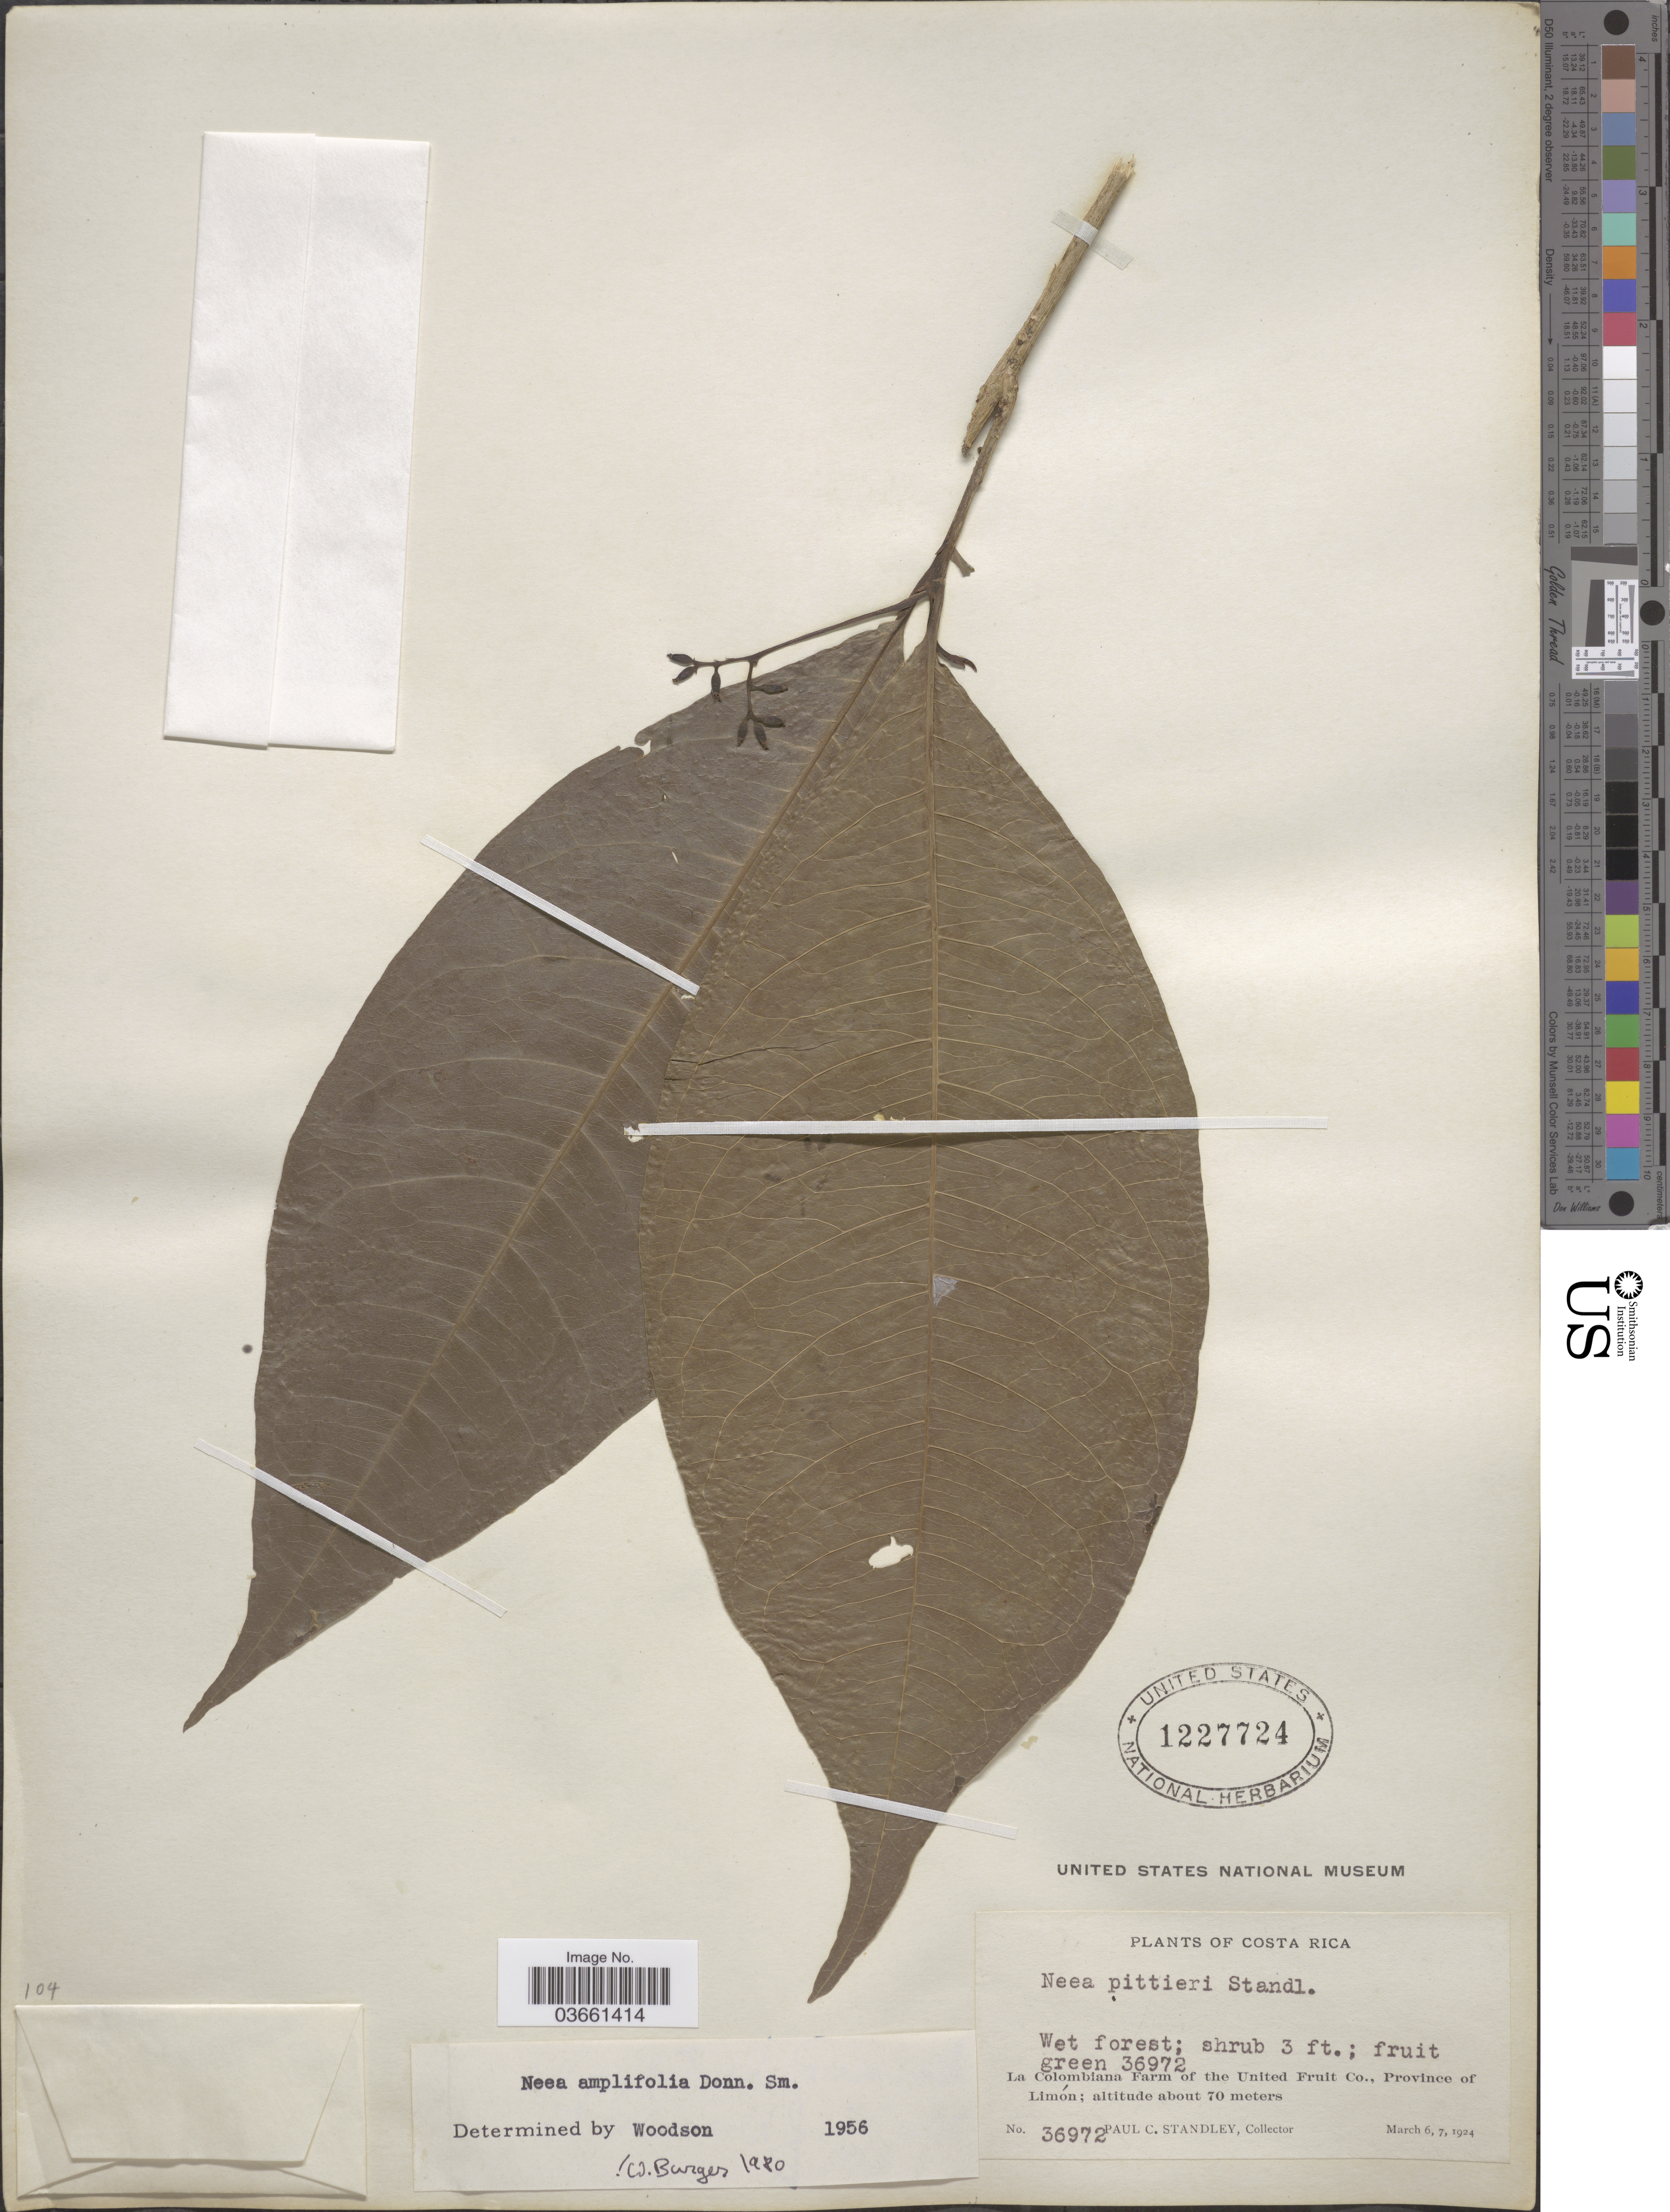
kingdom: Plantae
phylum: Tracheophyta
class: Magnoliopsida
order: Caryophyllales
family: Nyctaginaceae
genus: Neea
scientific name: Neea amplifolia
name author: Donn. Sm.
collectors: P. C. Standley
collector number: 36972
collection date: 1924-03-06/1924-03-07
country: Costa Rica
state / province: Limón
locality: La Colombiana Farm on the United Fruit Co.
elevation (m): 70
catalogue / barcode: US 1227724